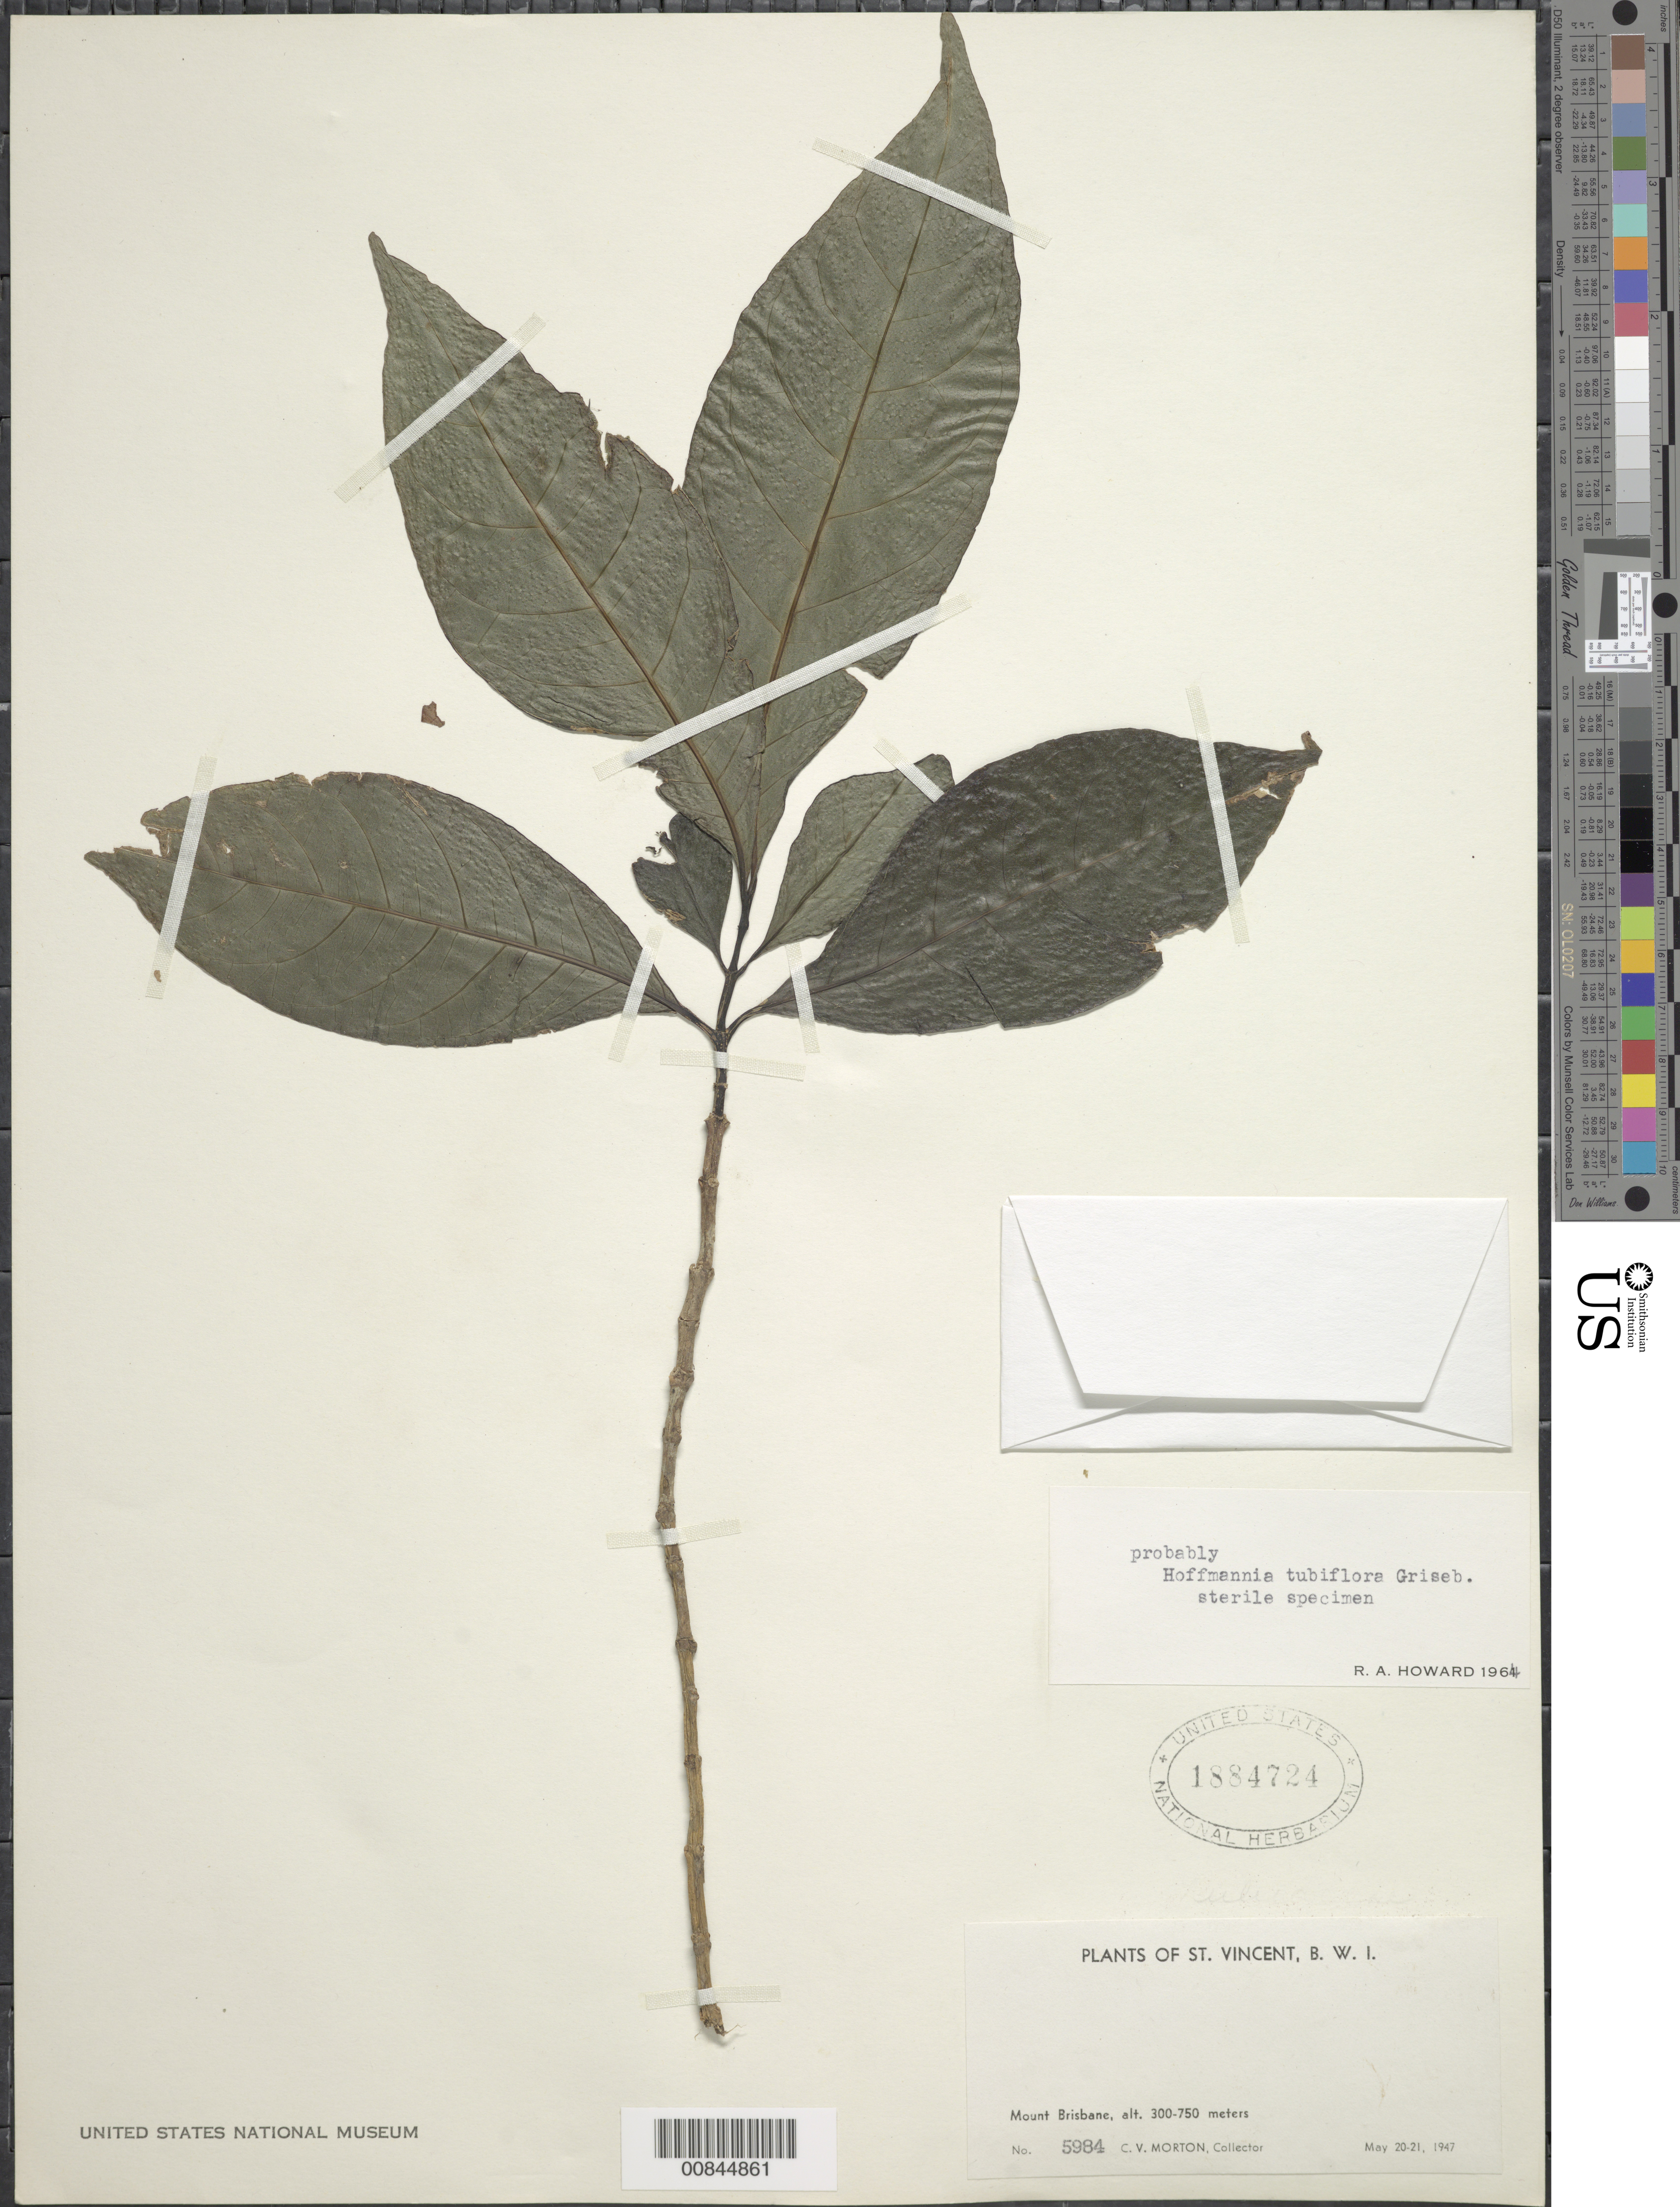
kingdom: Plantae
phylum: Tracheophyta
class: Magnoliopsida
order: Gentianales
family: Rubiaceae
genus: Hoffmannia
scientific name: Hoffmannia tubiflora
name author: Griseb.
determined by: Howard, R. A.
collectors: C. V. Morton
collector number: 5984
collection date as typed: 20 May 1947 to 21 May 1947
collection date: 1947-05-20/1947-05-21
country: St. Vincent - Grenadines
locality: Mount Brisbane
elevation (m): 300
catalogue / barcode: US 1884724